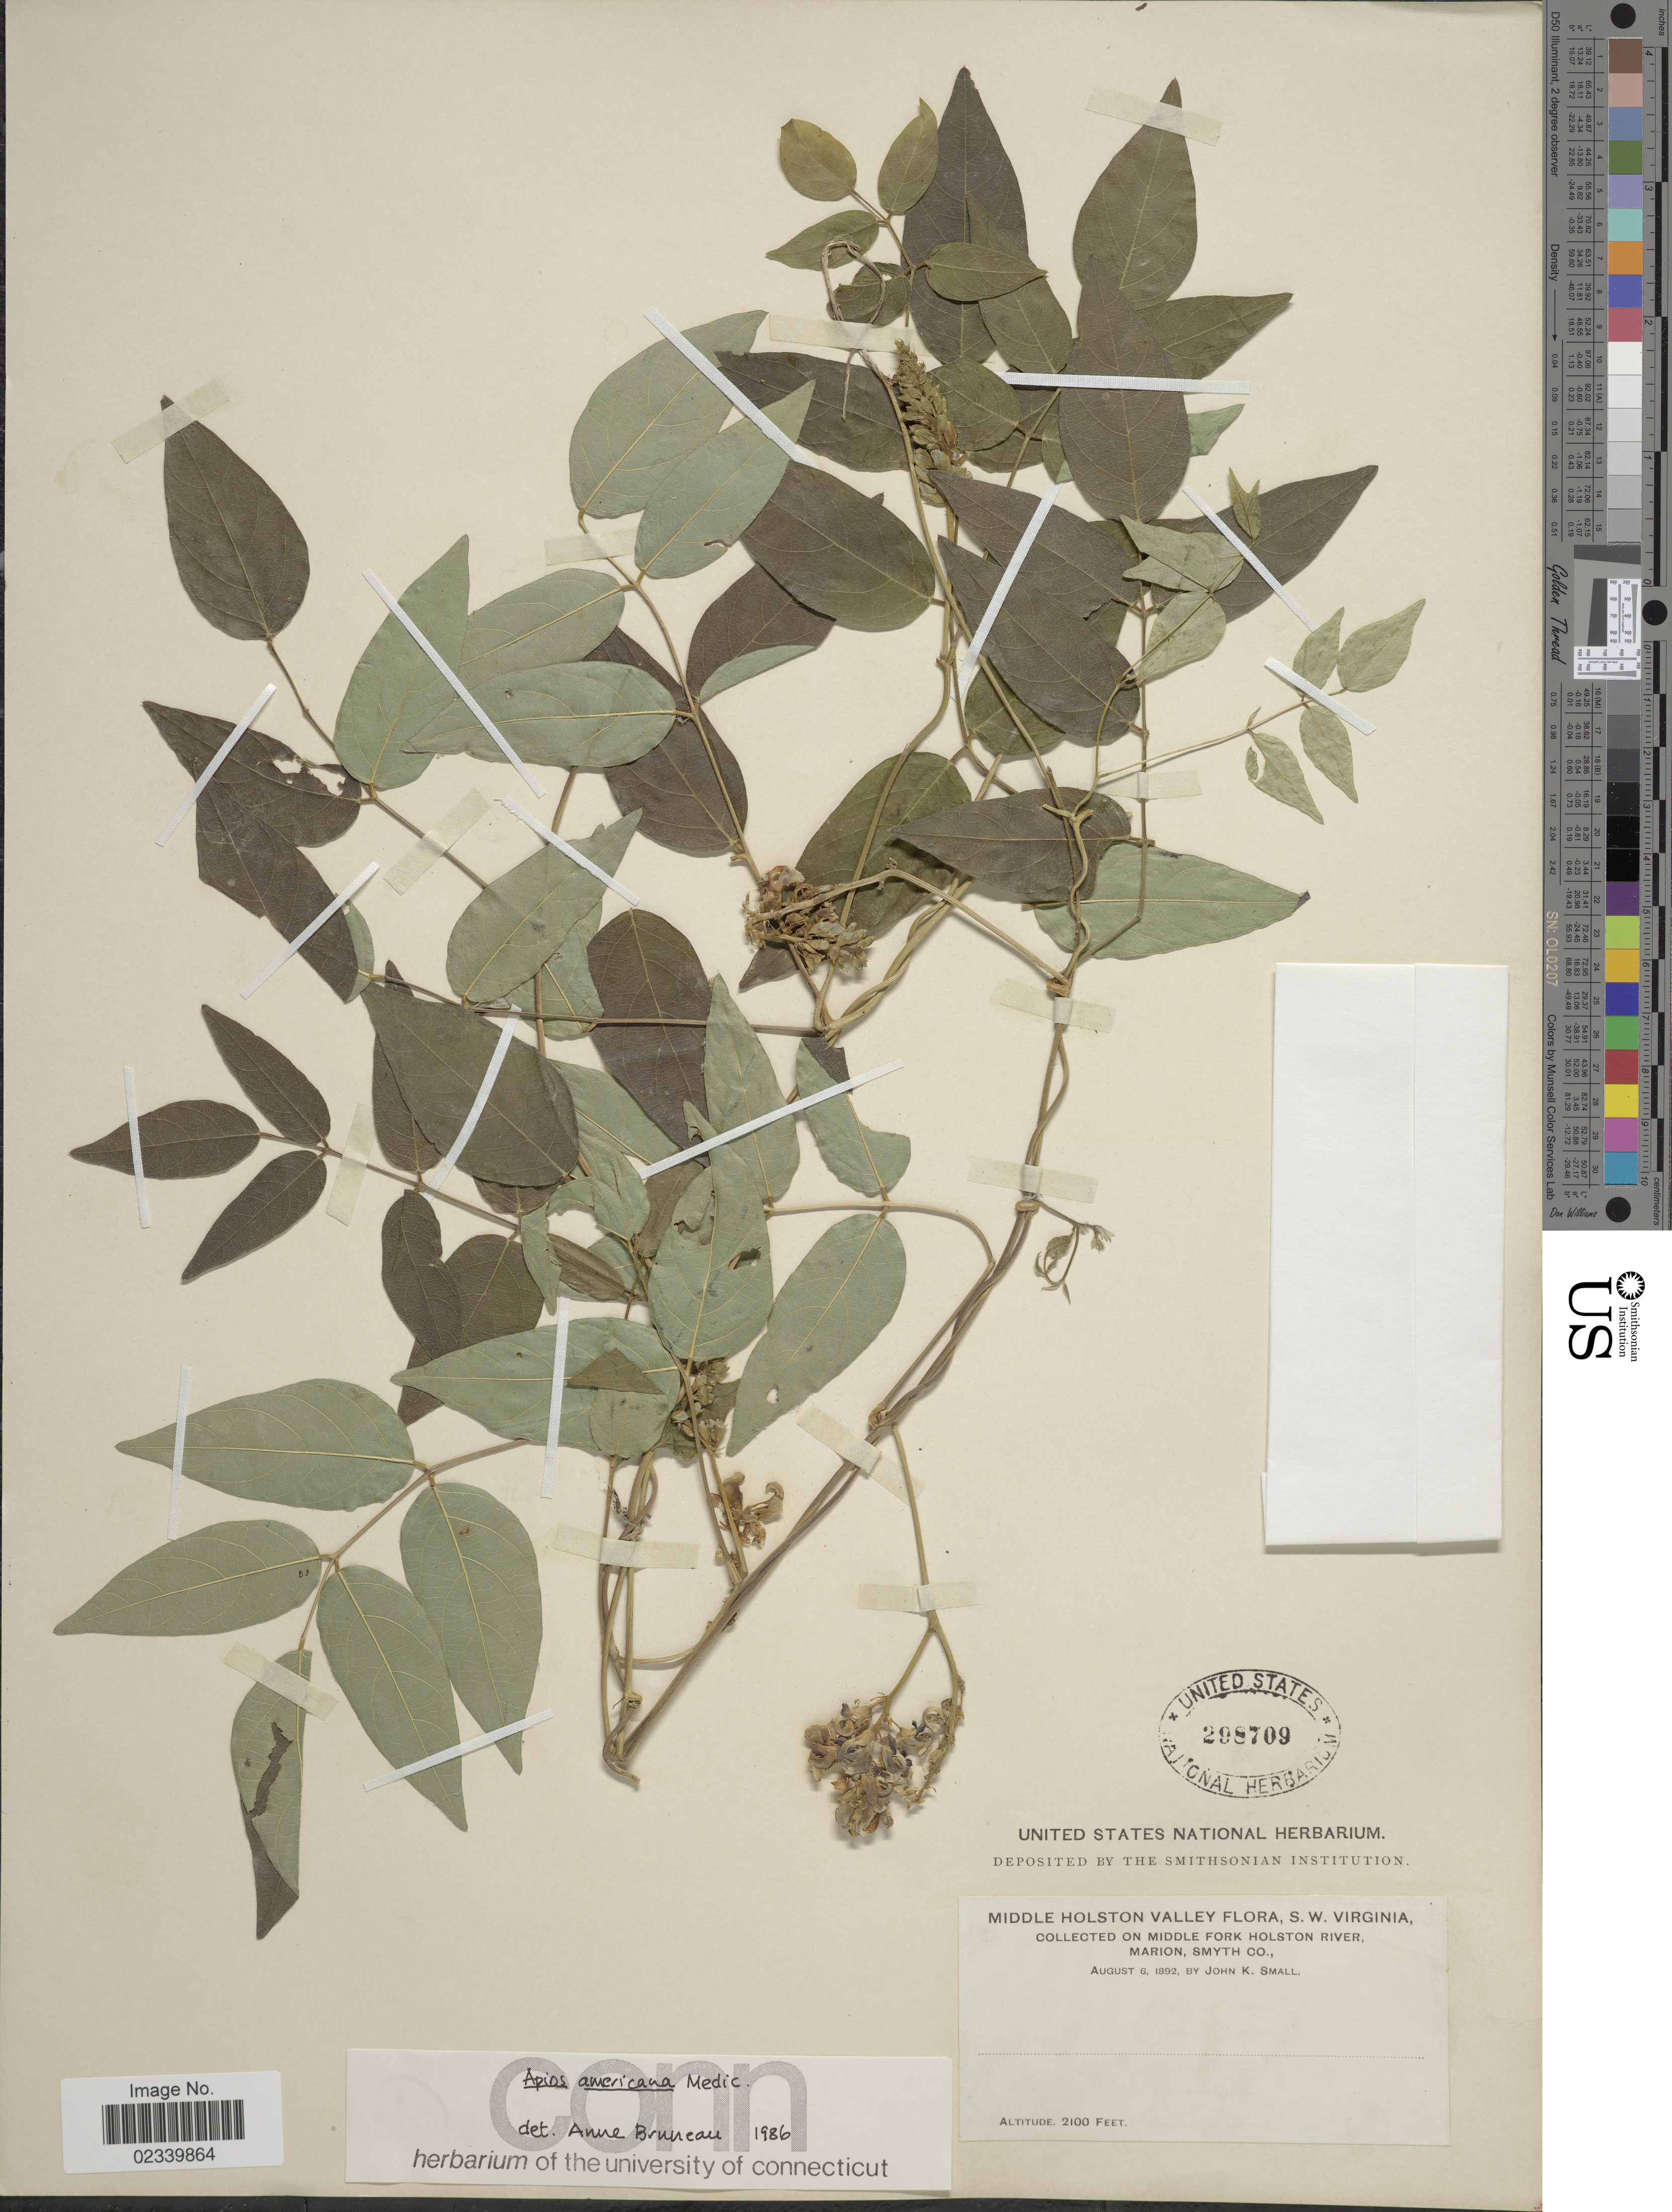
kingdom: Plantae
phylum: Tracheophyta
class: Magnoliopsida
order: Fabales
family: Fabaceae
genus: Apios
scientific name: Apios americana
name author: Medik.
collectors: J. K. Small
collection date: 1892-08-06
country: United States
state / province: Virginia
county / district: Smyth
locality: Middle Holston Valley Flora, S.W. Virginia, On middle Fork Holston River, Marion, Smyth Co.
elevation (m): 640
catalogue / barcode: US 298709